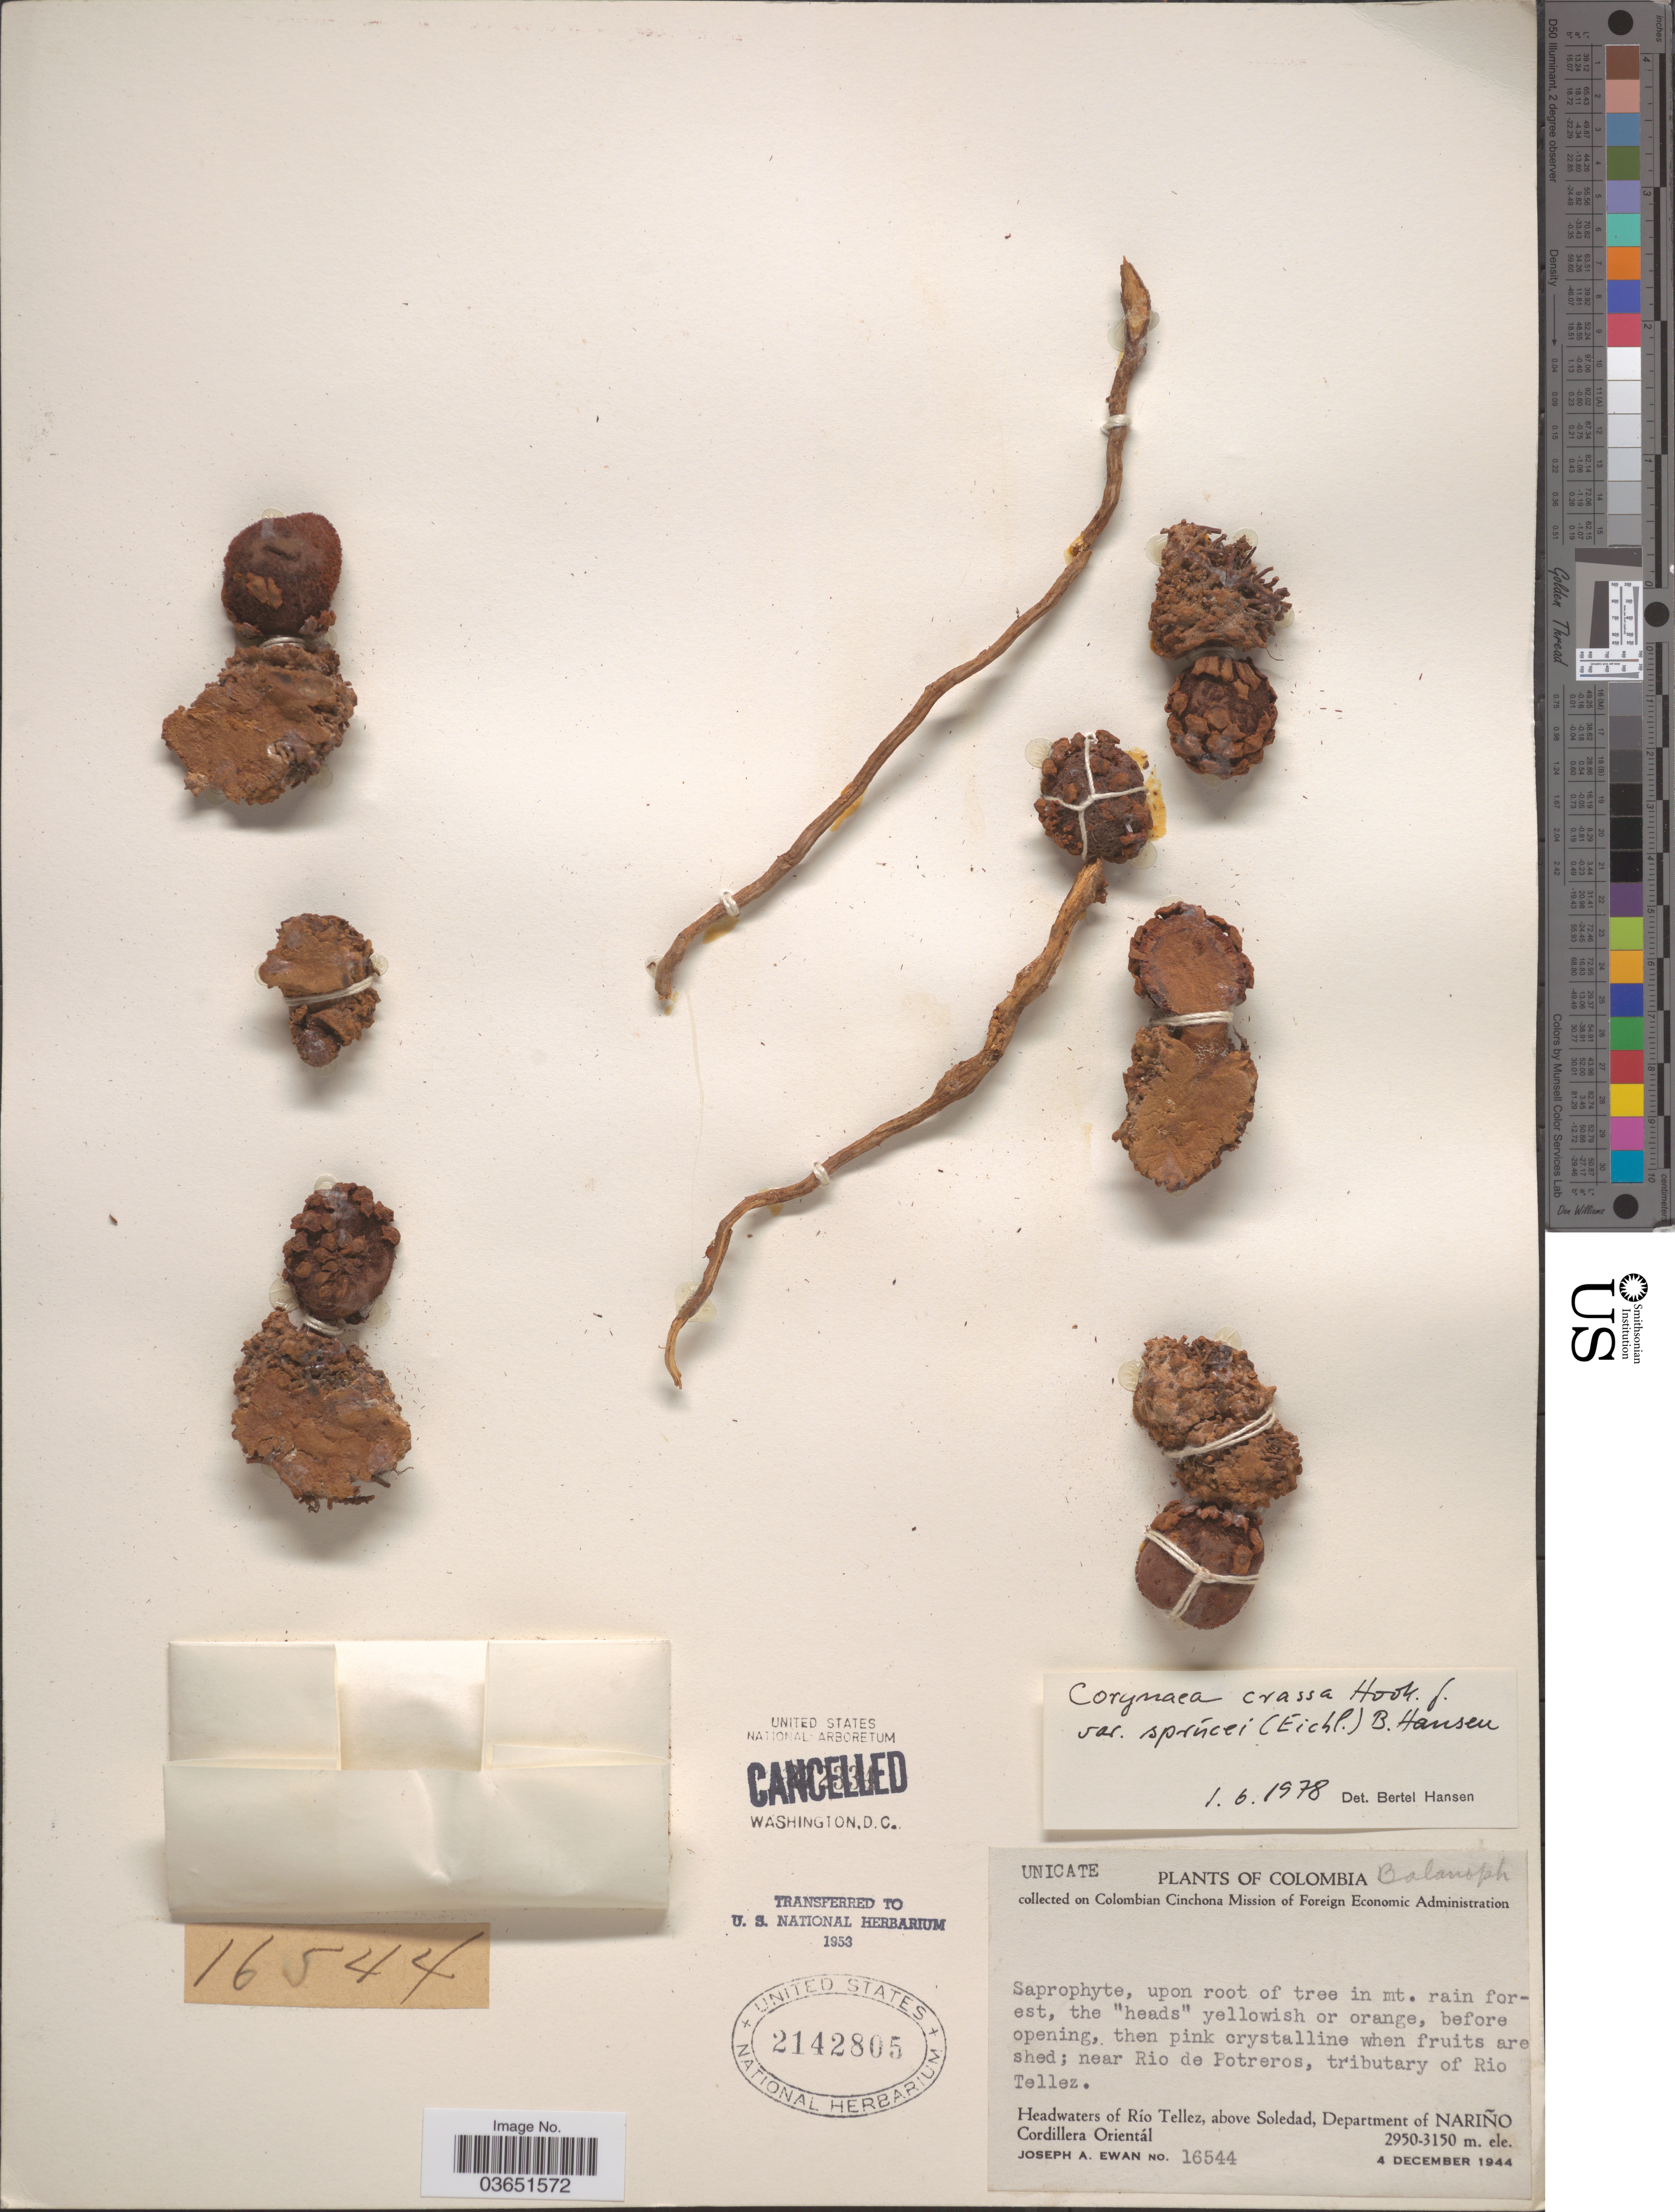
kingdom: Plantae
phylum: Tracheophyta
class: Magnoliopsida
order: Santalales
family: Balanophoraceae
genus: Corynaea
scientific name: Corynaea crassa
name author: Hook. f.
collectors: J. A. Ewan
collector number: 16544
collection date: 1944-12-04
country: Colombia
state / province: Nariño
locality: Near Rio de Potreros, tributary of Rio Tellez. Headwaters of Río Tellez, above Soledad, Department of Nariño. Cordillera Orientál.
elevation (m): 2950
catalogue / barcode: US 2142805